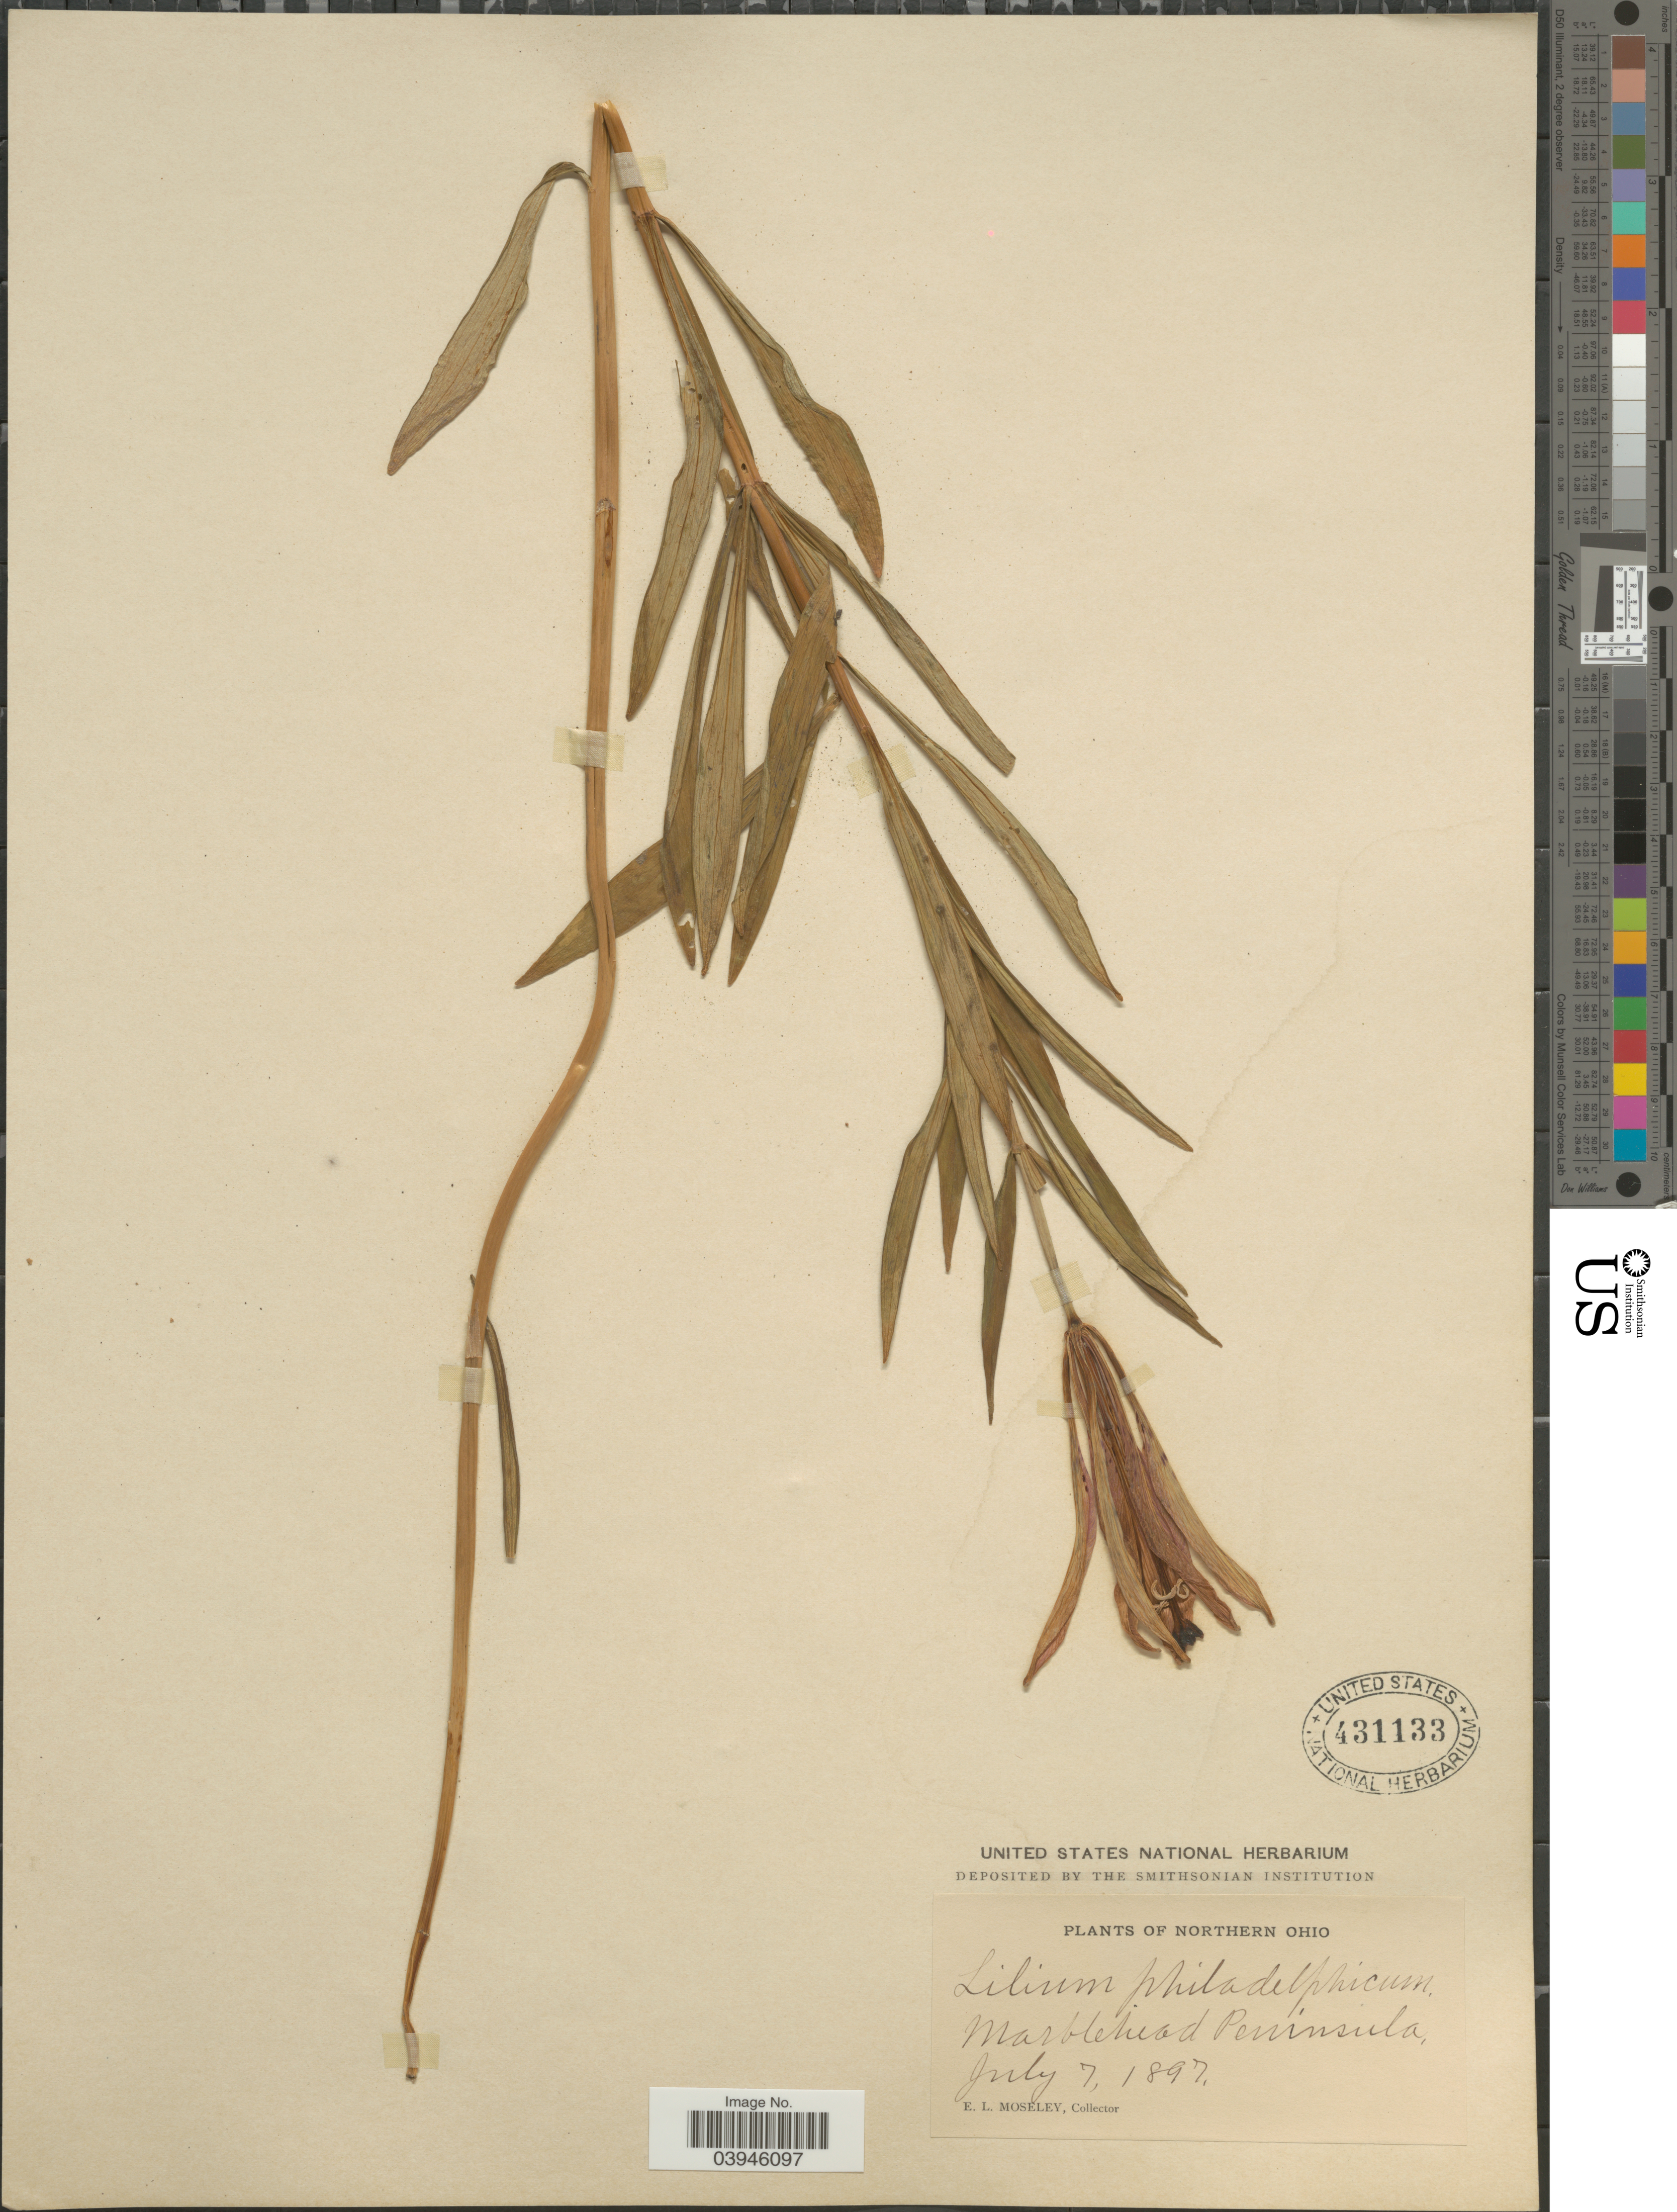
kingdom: Plantae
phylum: Tracheophyta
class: Liliopsida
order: Liliales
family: Liliaceae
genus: Lilium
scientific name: Lilium philadelphicum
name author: L.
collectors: E. Moseley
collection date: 1897-07-07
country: United States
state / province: Ohio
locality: Northern Ohio. Marblehead Peninsula.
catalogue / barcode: US 431133